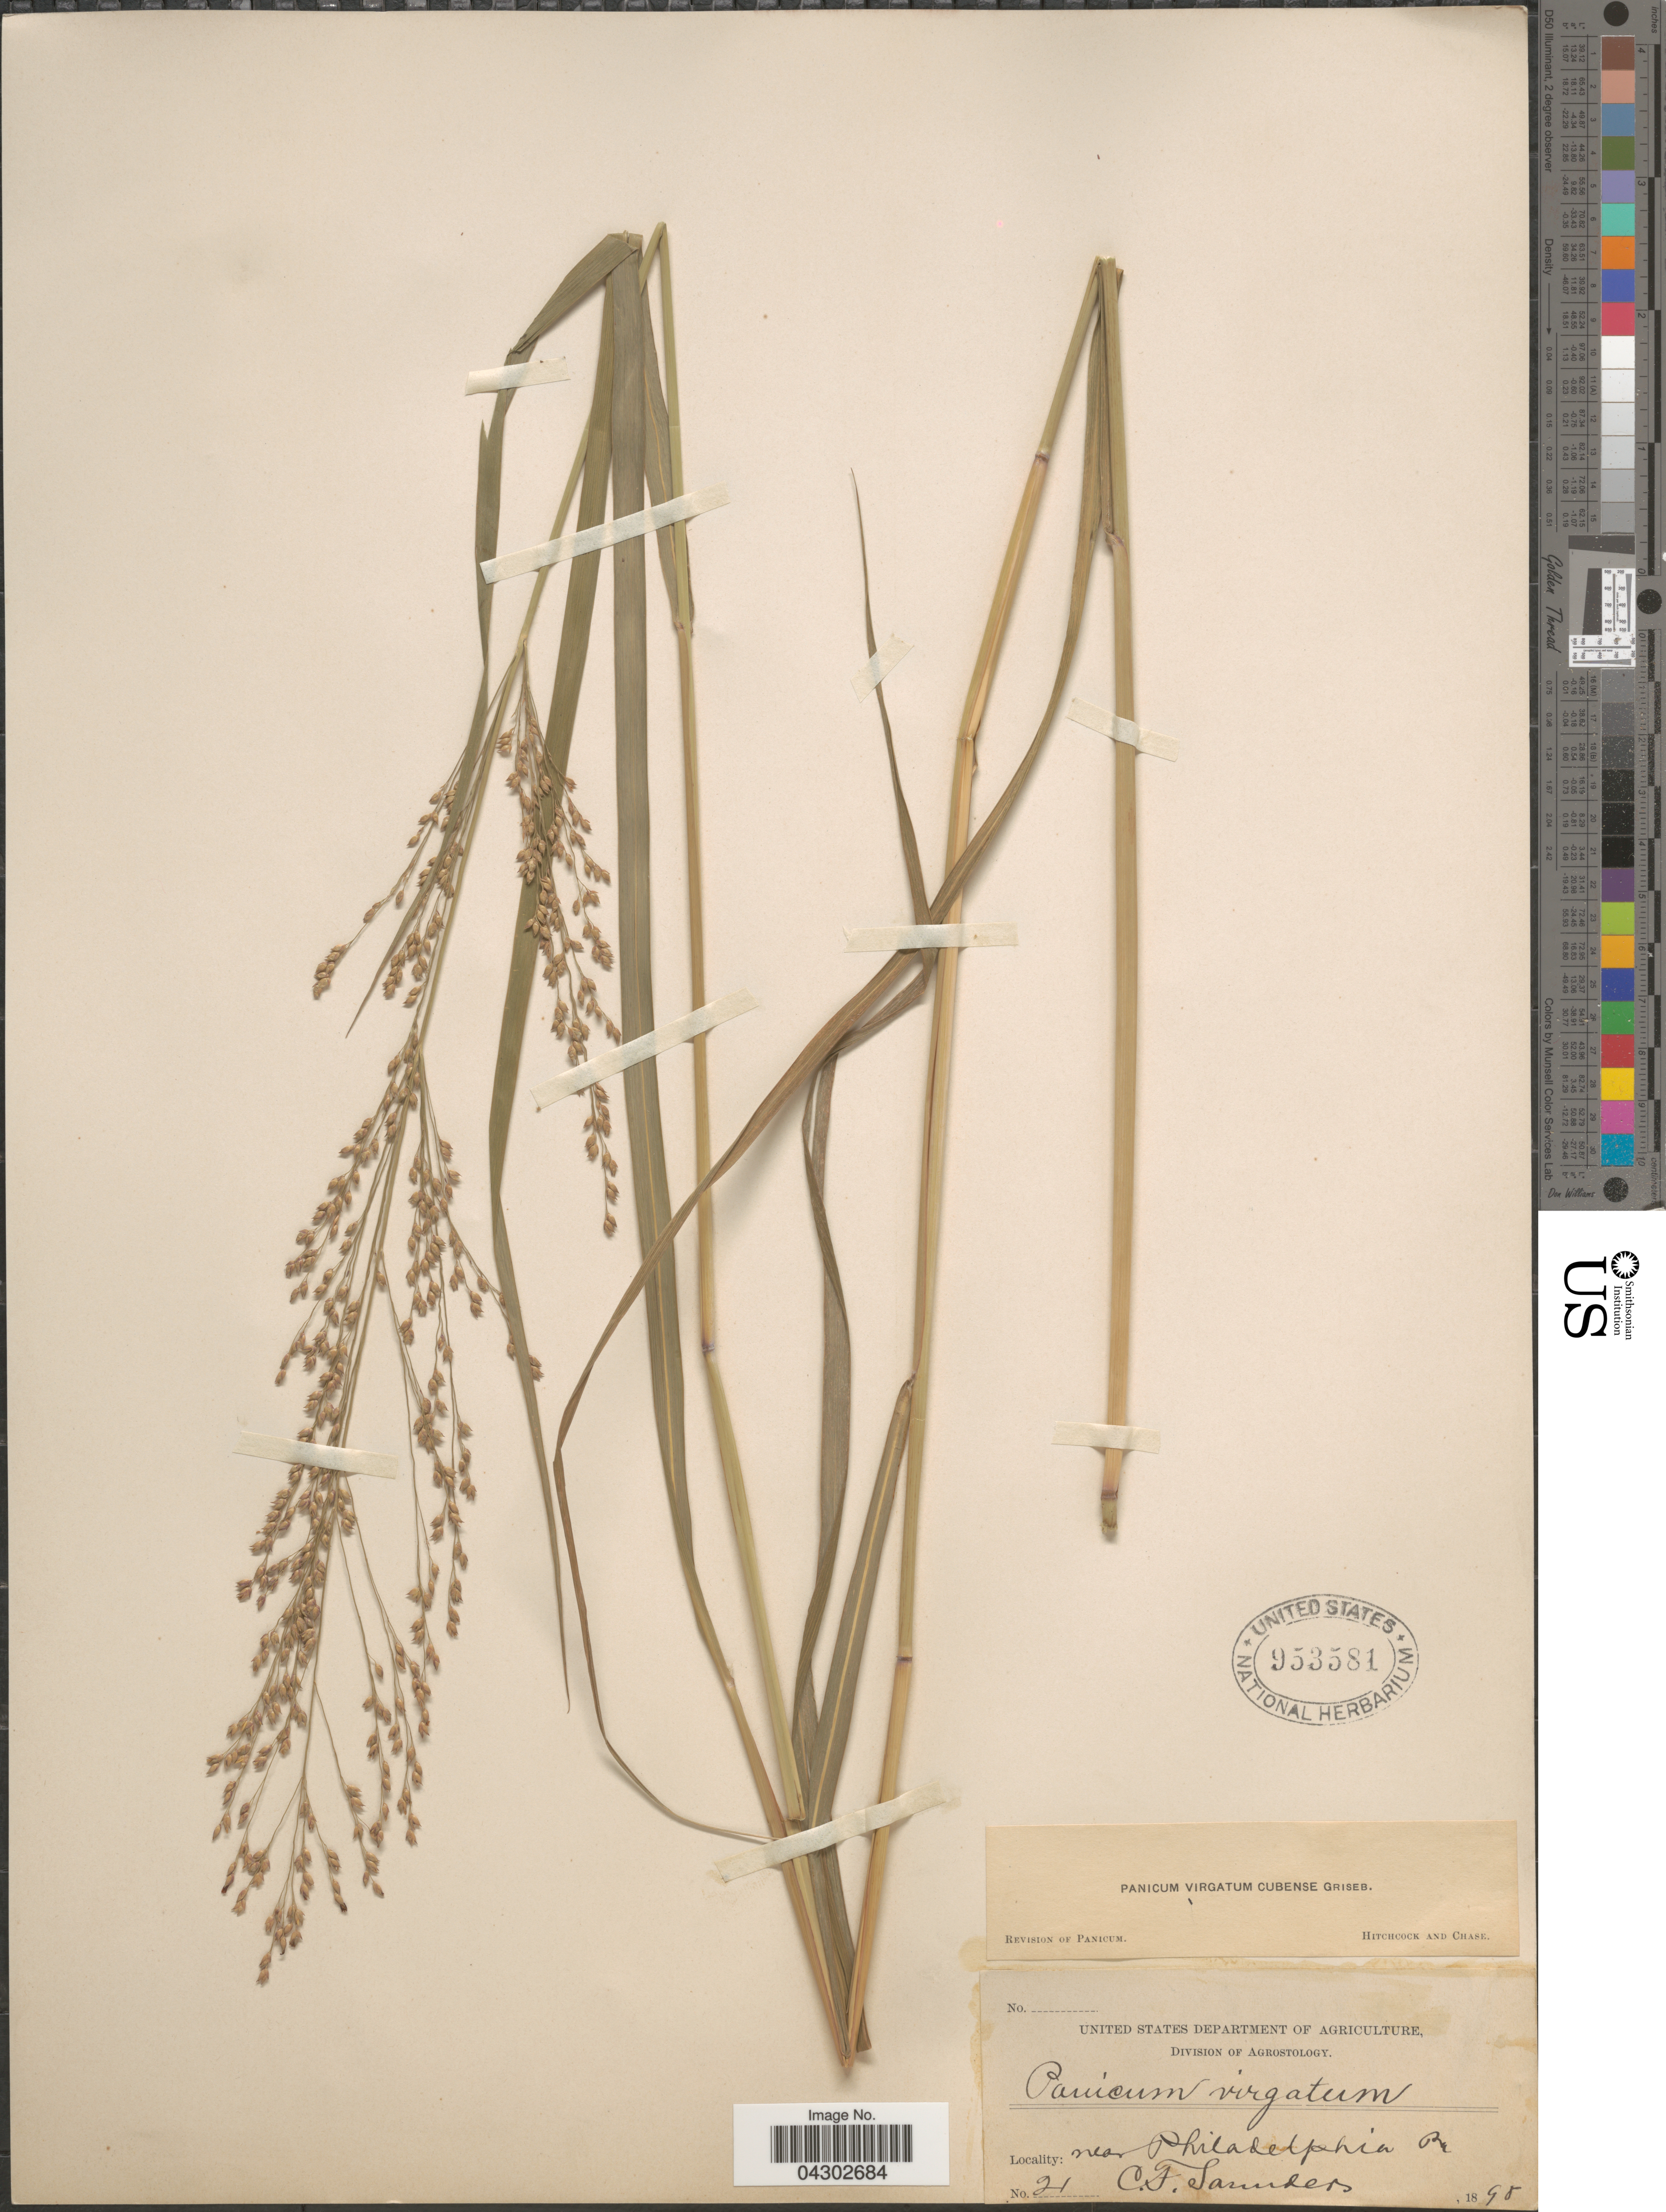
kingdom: Plantae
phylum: Tracheophyta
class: Liliopsida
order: Poales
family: Poaceae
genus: Panicum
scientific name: Panicum virgatum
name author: L.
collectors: C.F. Saunders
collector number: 21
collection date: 1898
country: United States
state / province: Pennsylvania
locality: Near Philadelphia.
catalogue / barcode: US 953581